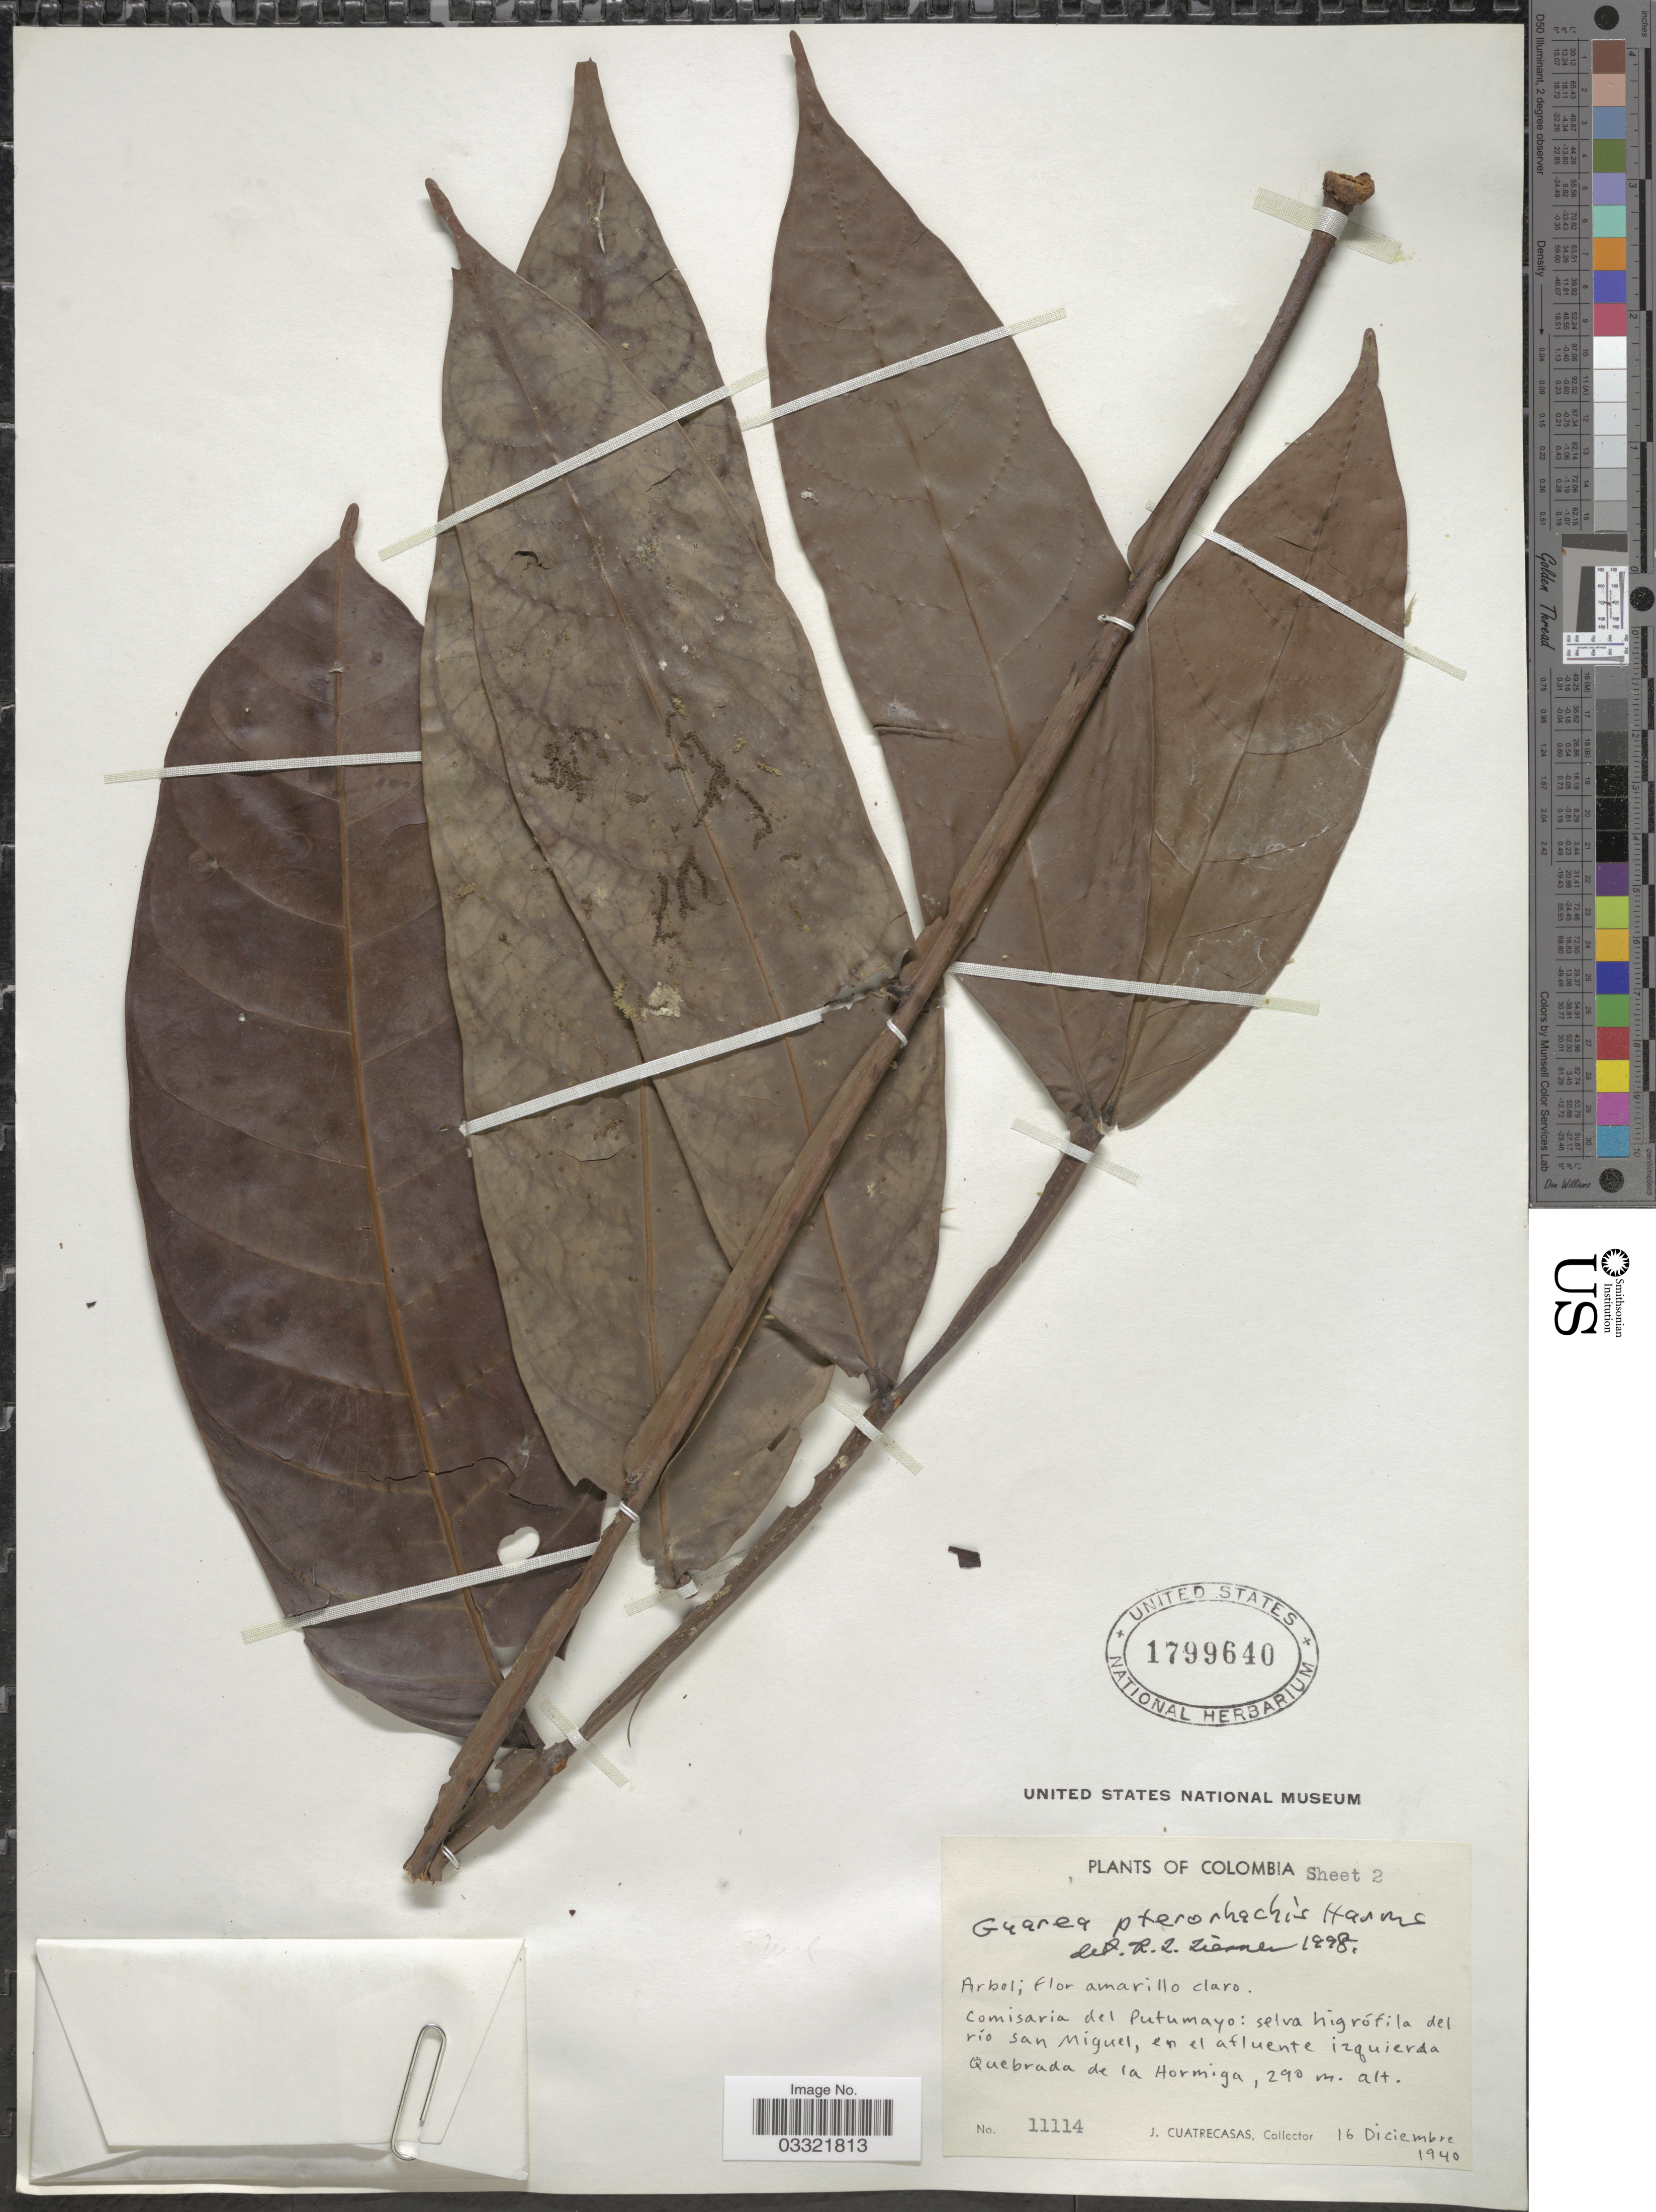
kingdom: Plantae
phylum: Tracheophyta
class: Magnoliopsida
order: Sapindales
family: Meliaceae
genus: Guarea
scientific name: Guarea pterorhachis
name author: Harms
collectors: J. Cuatrecasas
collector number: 11114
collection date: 1940-12-16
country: Colombia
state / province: Putumayo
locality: Comisaría del Putumayo: selva higrófila del rio San Miguel, en el afluente izquierda Quebrada de la Hormiga.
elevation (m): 290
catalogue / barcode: US 1799640